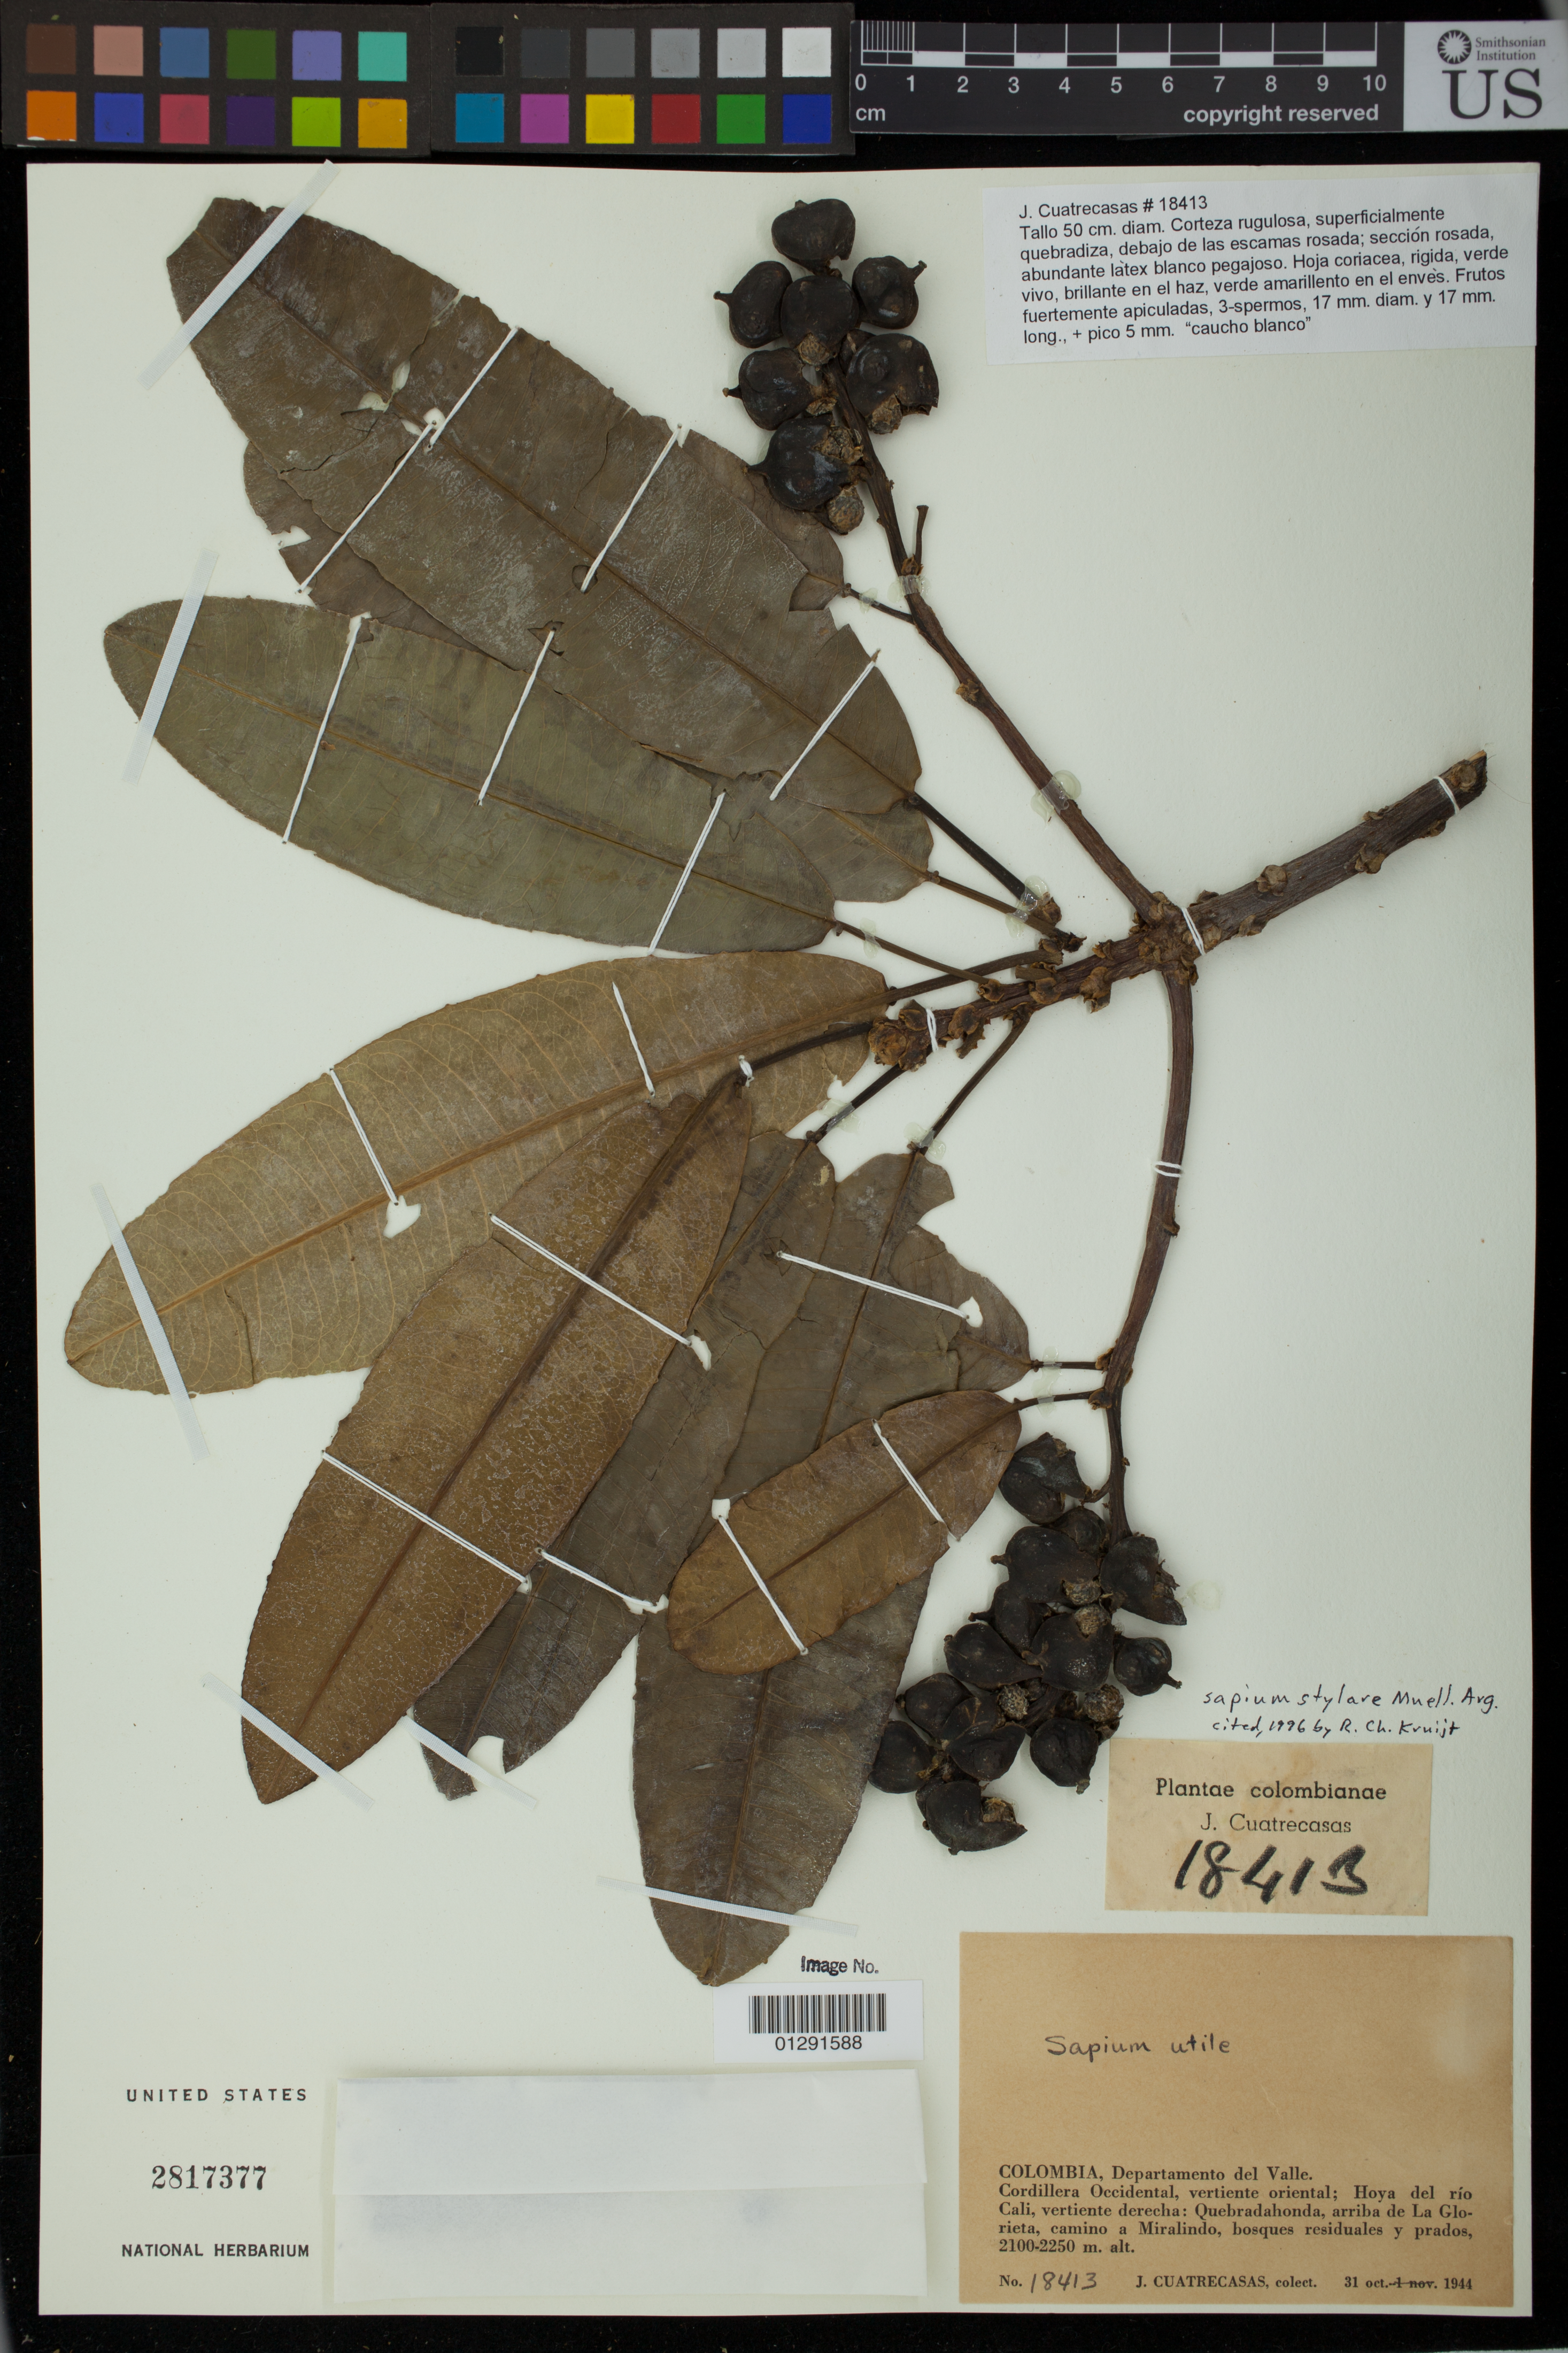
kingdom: Plantae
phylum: Tracheophyta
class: Magnoliopsida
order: Malpighiales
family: Euphorbiaceae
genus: Sapium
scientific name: Sapium stylare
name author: Müll. Arg.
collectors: J. Cuatrecasas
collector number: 18413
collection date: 1944-10-31/1944-11-04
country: Colombia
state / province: Valle del Cauca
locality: Cordillera Occiental, veritiente oriental; Hoya del rio Cali, vertiente derecha: Quebradahonda, arriba de La Glorieta, camino a Miralindo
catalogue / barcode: US 2817377